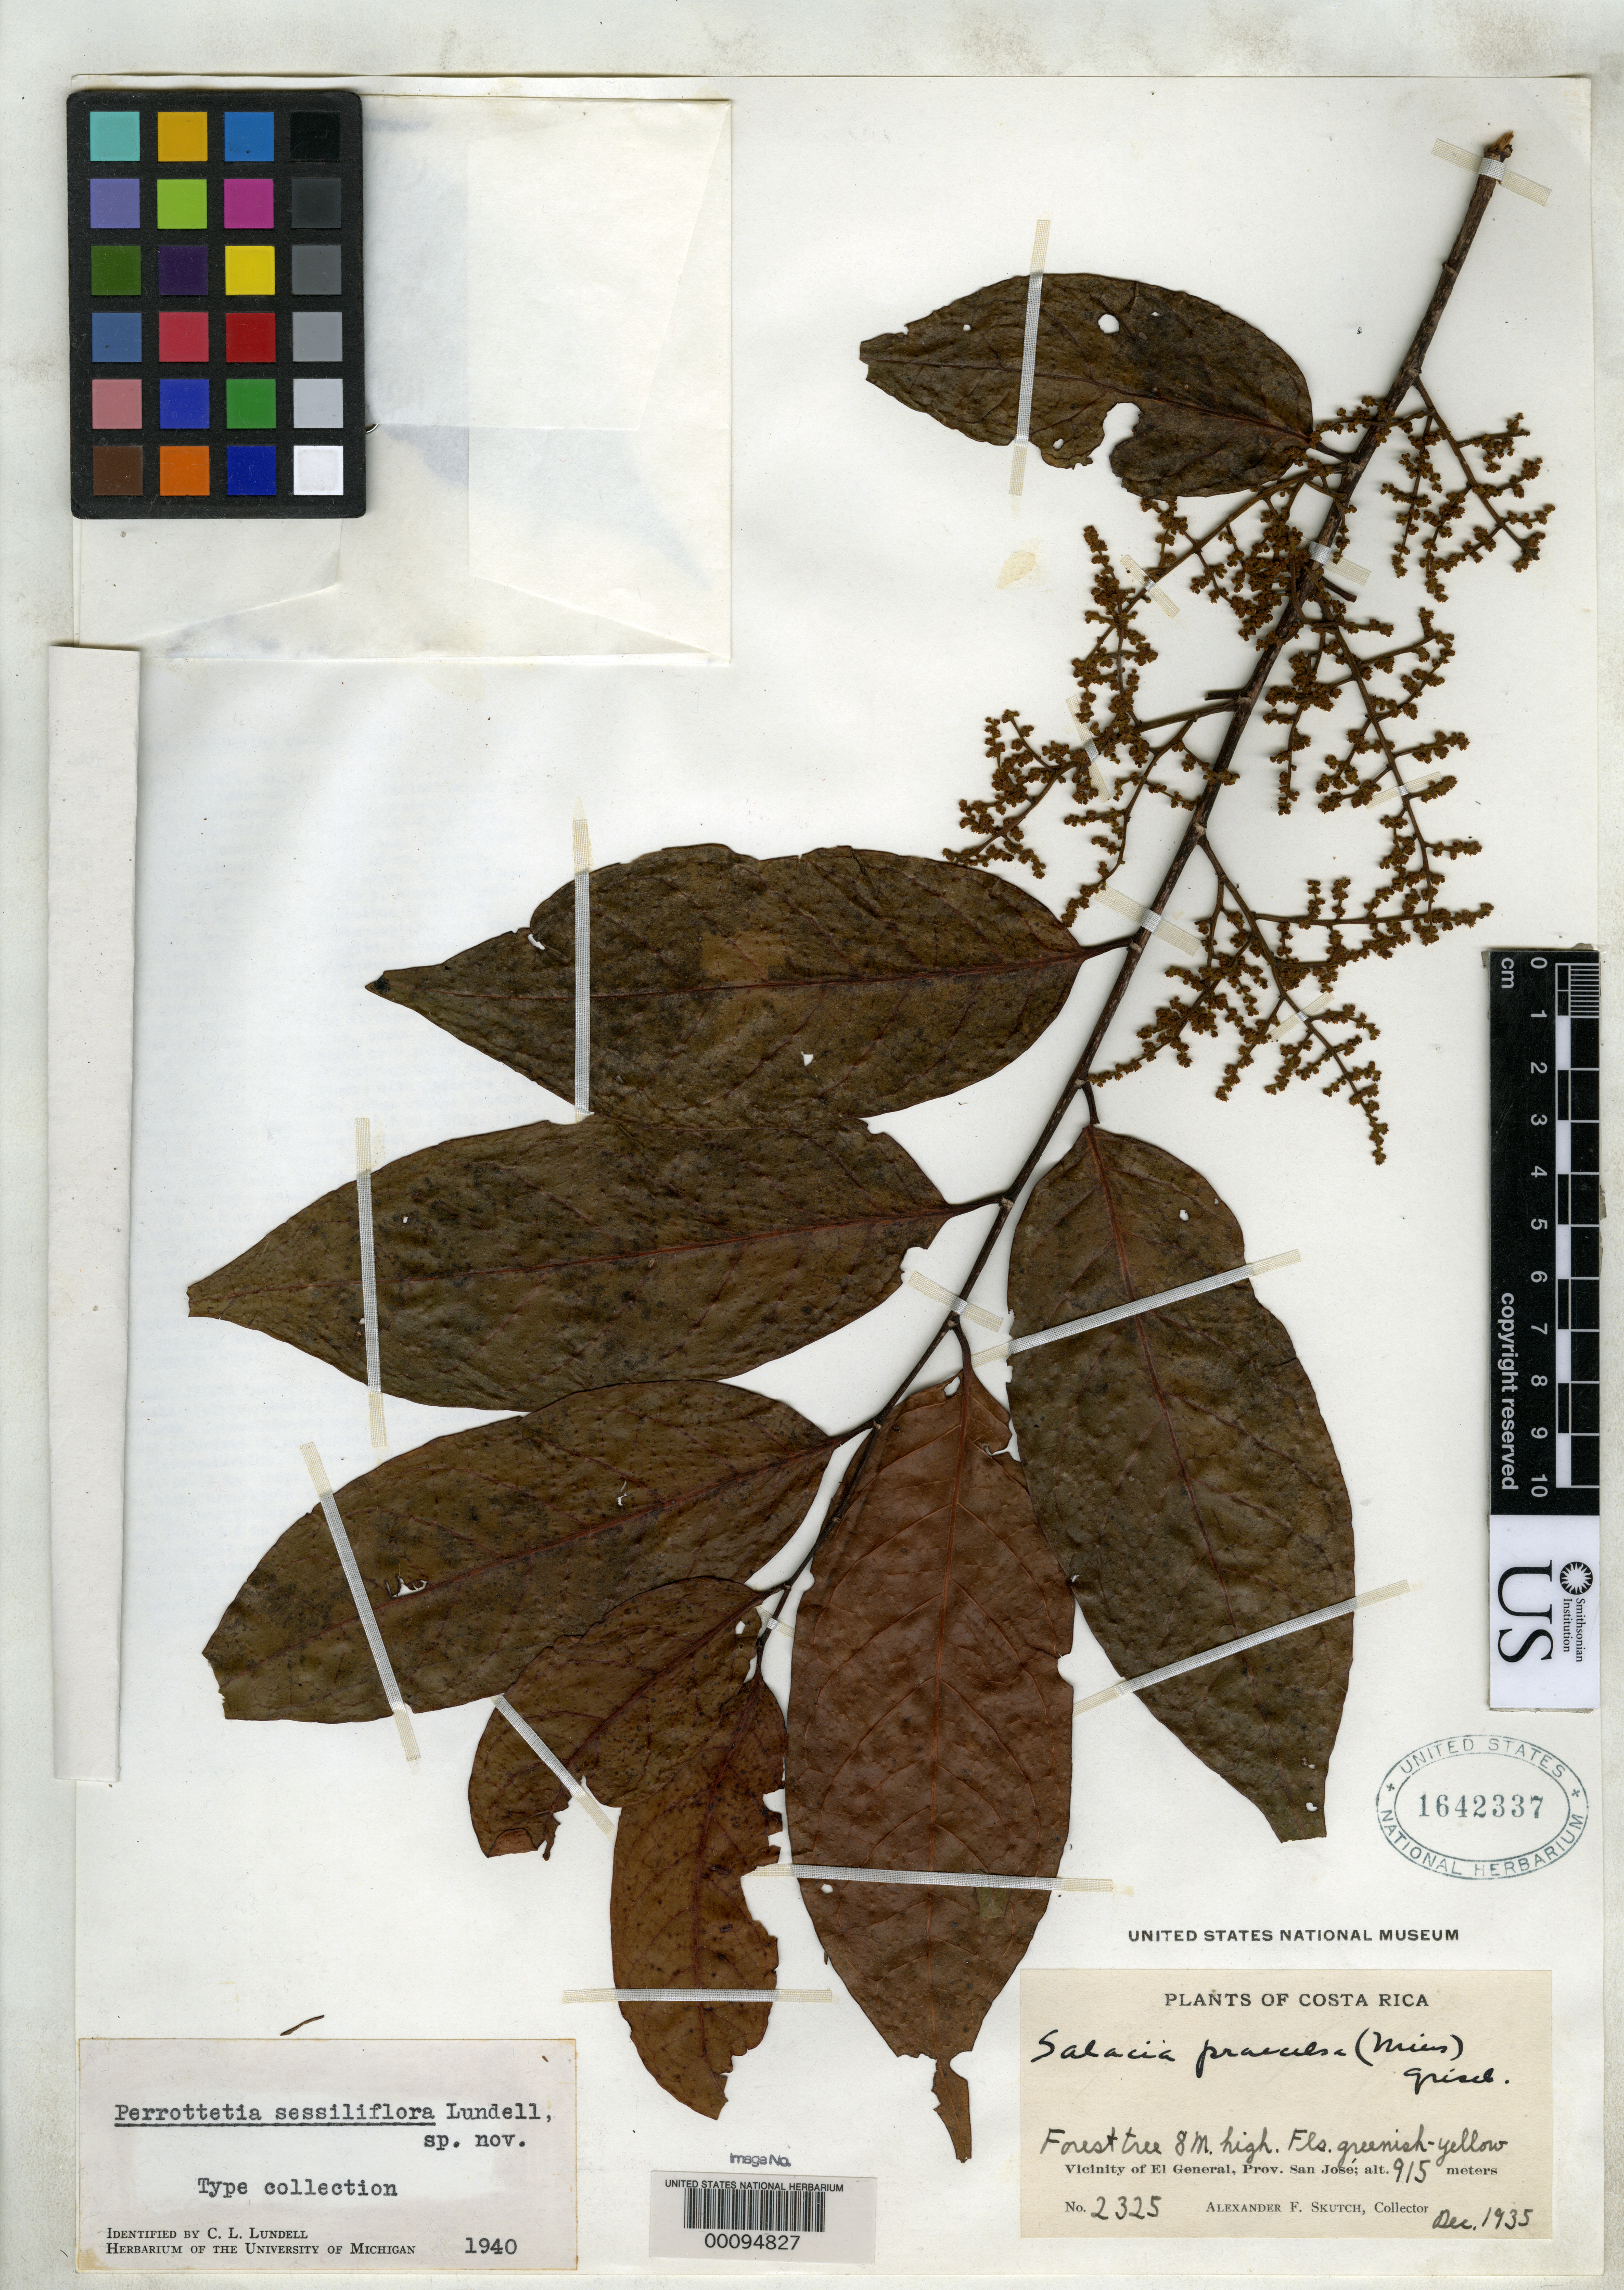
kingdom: Plantae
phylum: Tracheophyta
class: Magnoliopsida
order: Huerteales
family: Dipentodontaceae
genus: Perrottetia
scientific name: Perrottetia sessiliflora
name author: Lundell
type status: Isotype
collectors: A. F. Skutch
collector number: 2325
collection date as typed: Dec 1935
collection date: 1935-12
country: Costa Rica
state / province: San José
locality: Vicinity of El General.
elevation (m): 915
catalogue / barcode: US 1642337